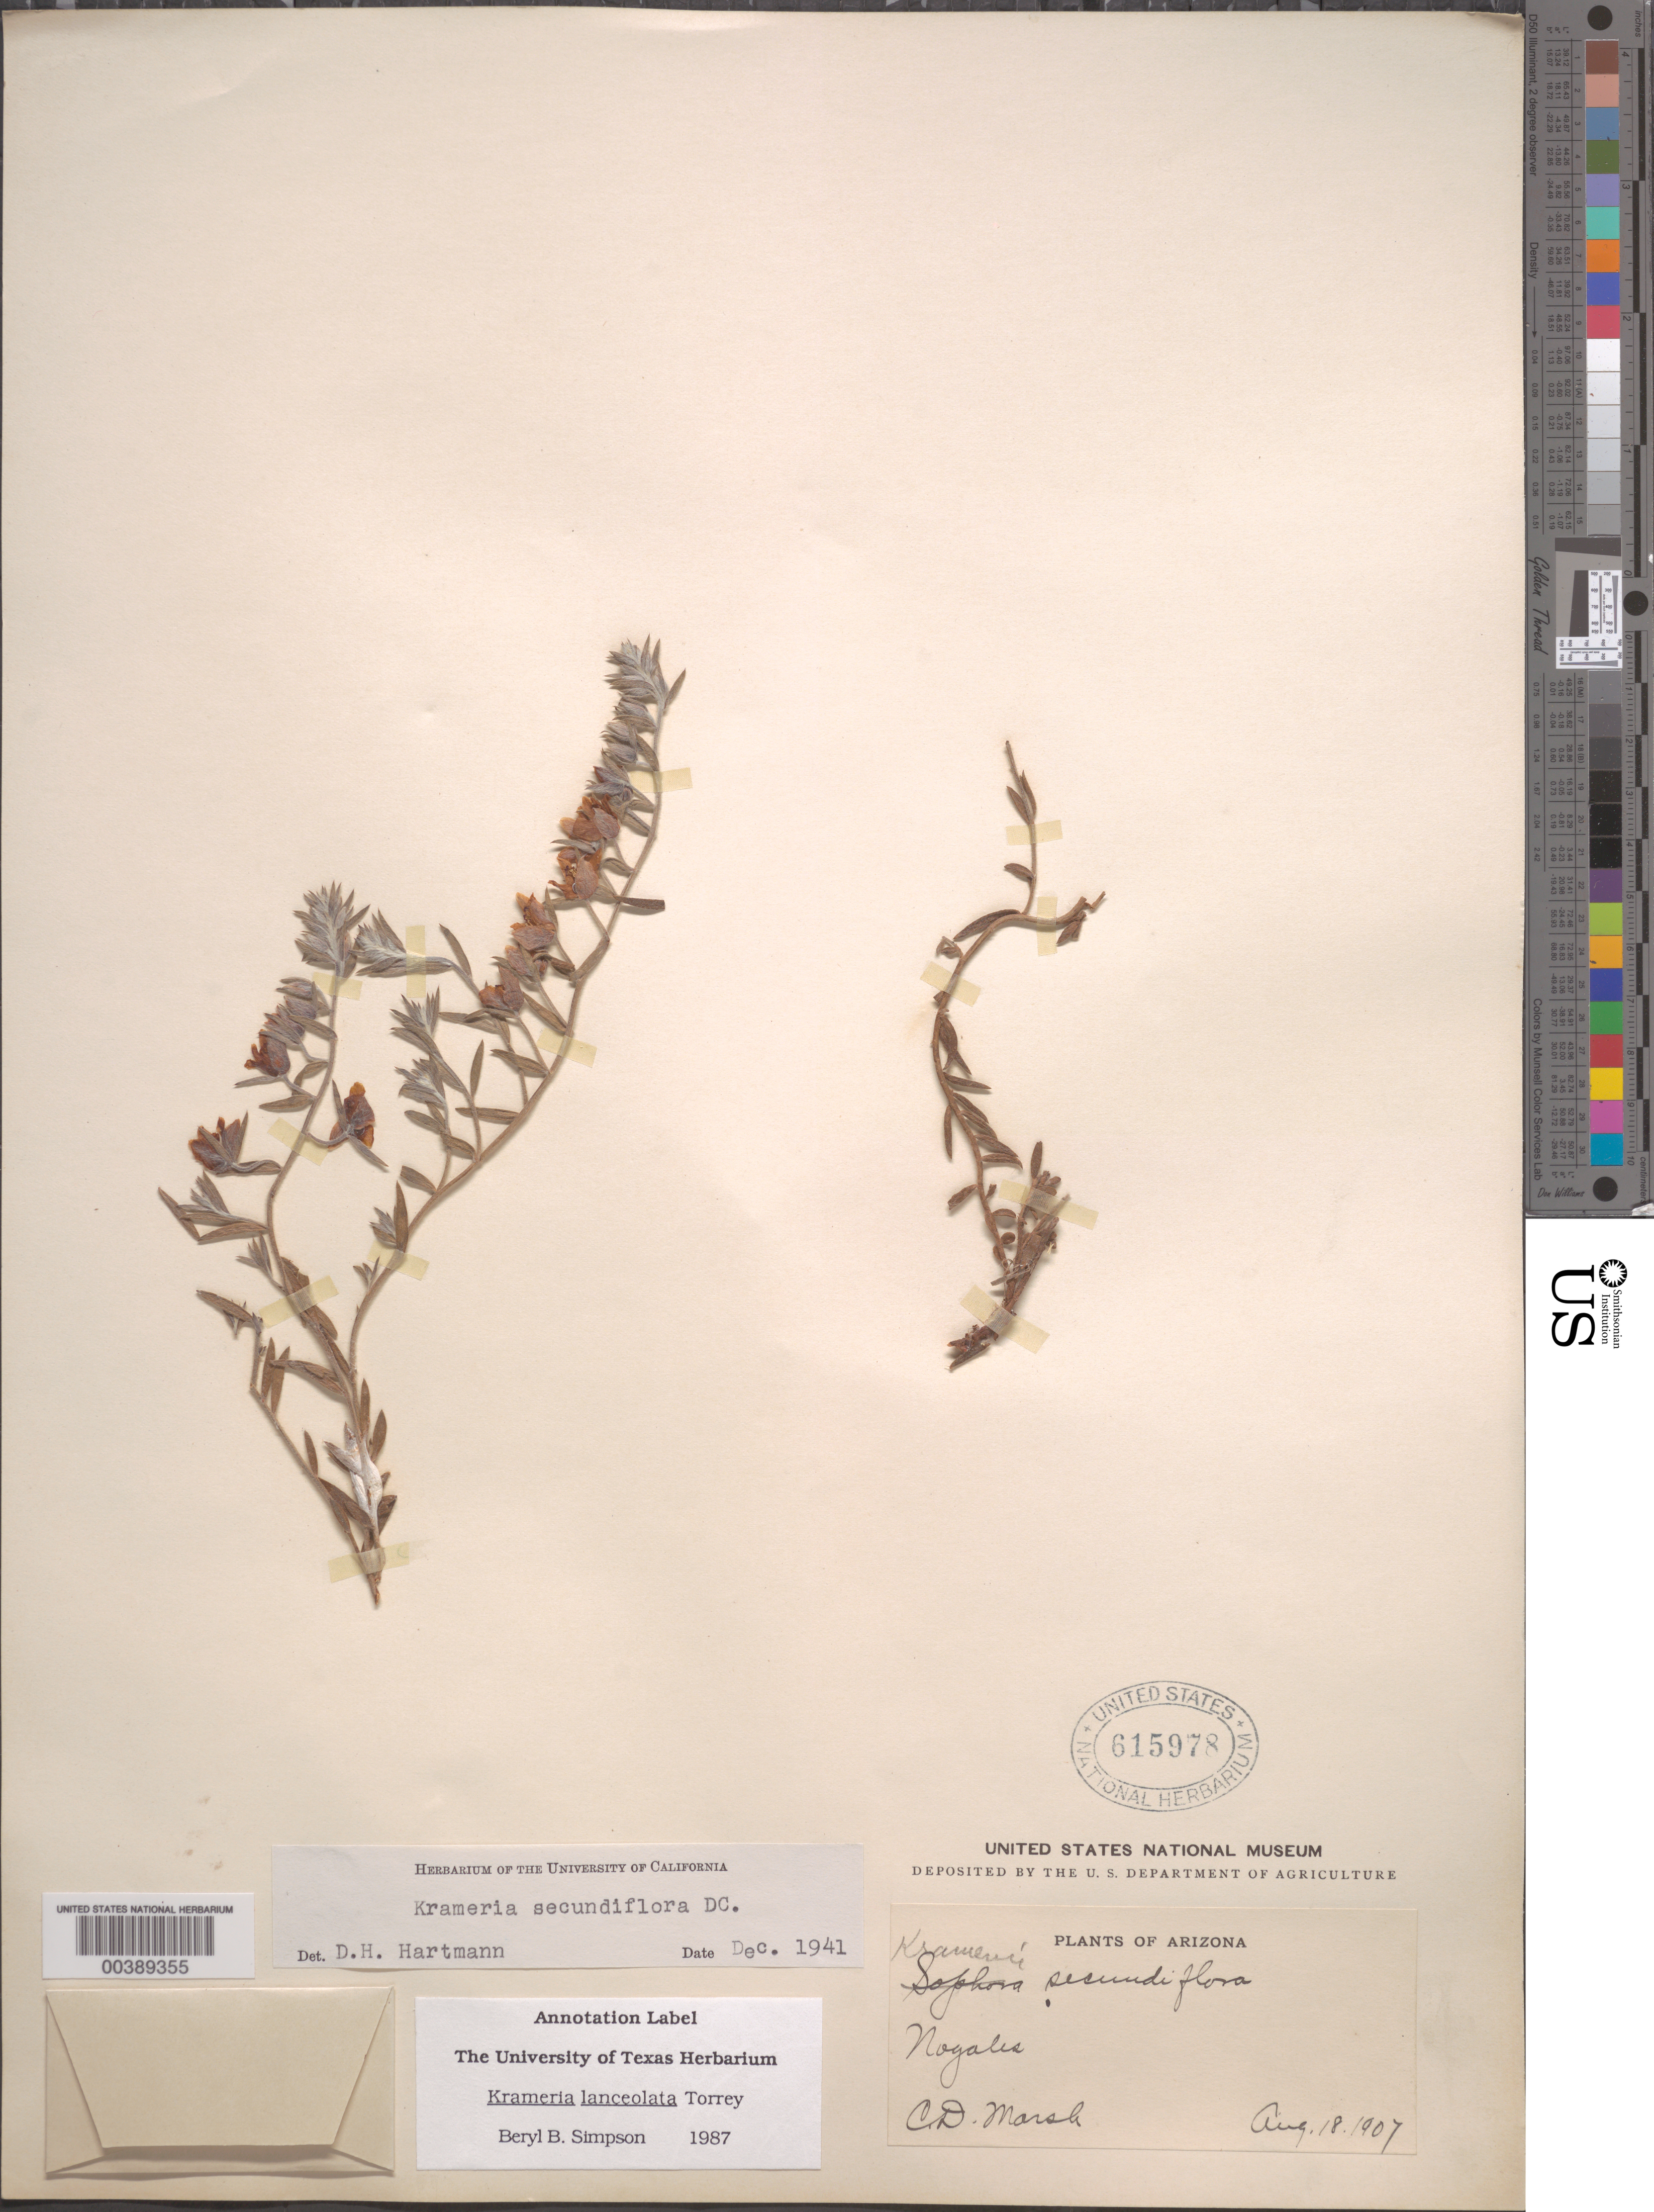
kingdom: Plantae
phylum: Tracheophyta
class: Magnoliopsida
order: Zygophyllales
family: Krameriaceae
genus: Krameria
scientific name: Krameria lanceolata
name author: Torr.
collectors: C. D. Marsh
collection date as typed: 18 Aug 1907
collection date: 1907-08-18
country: United States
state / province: Arizona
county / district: Santa Cruz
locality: Nogales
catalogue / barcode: US 615978